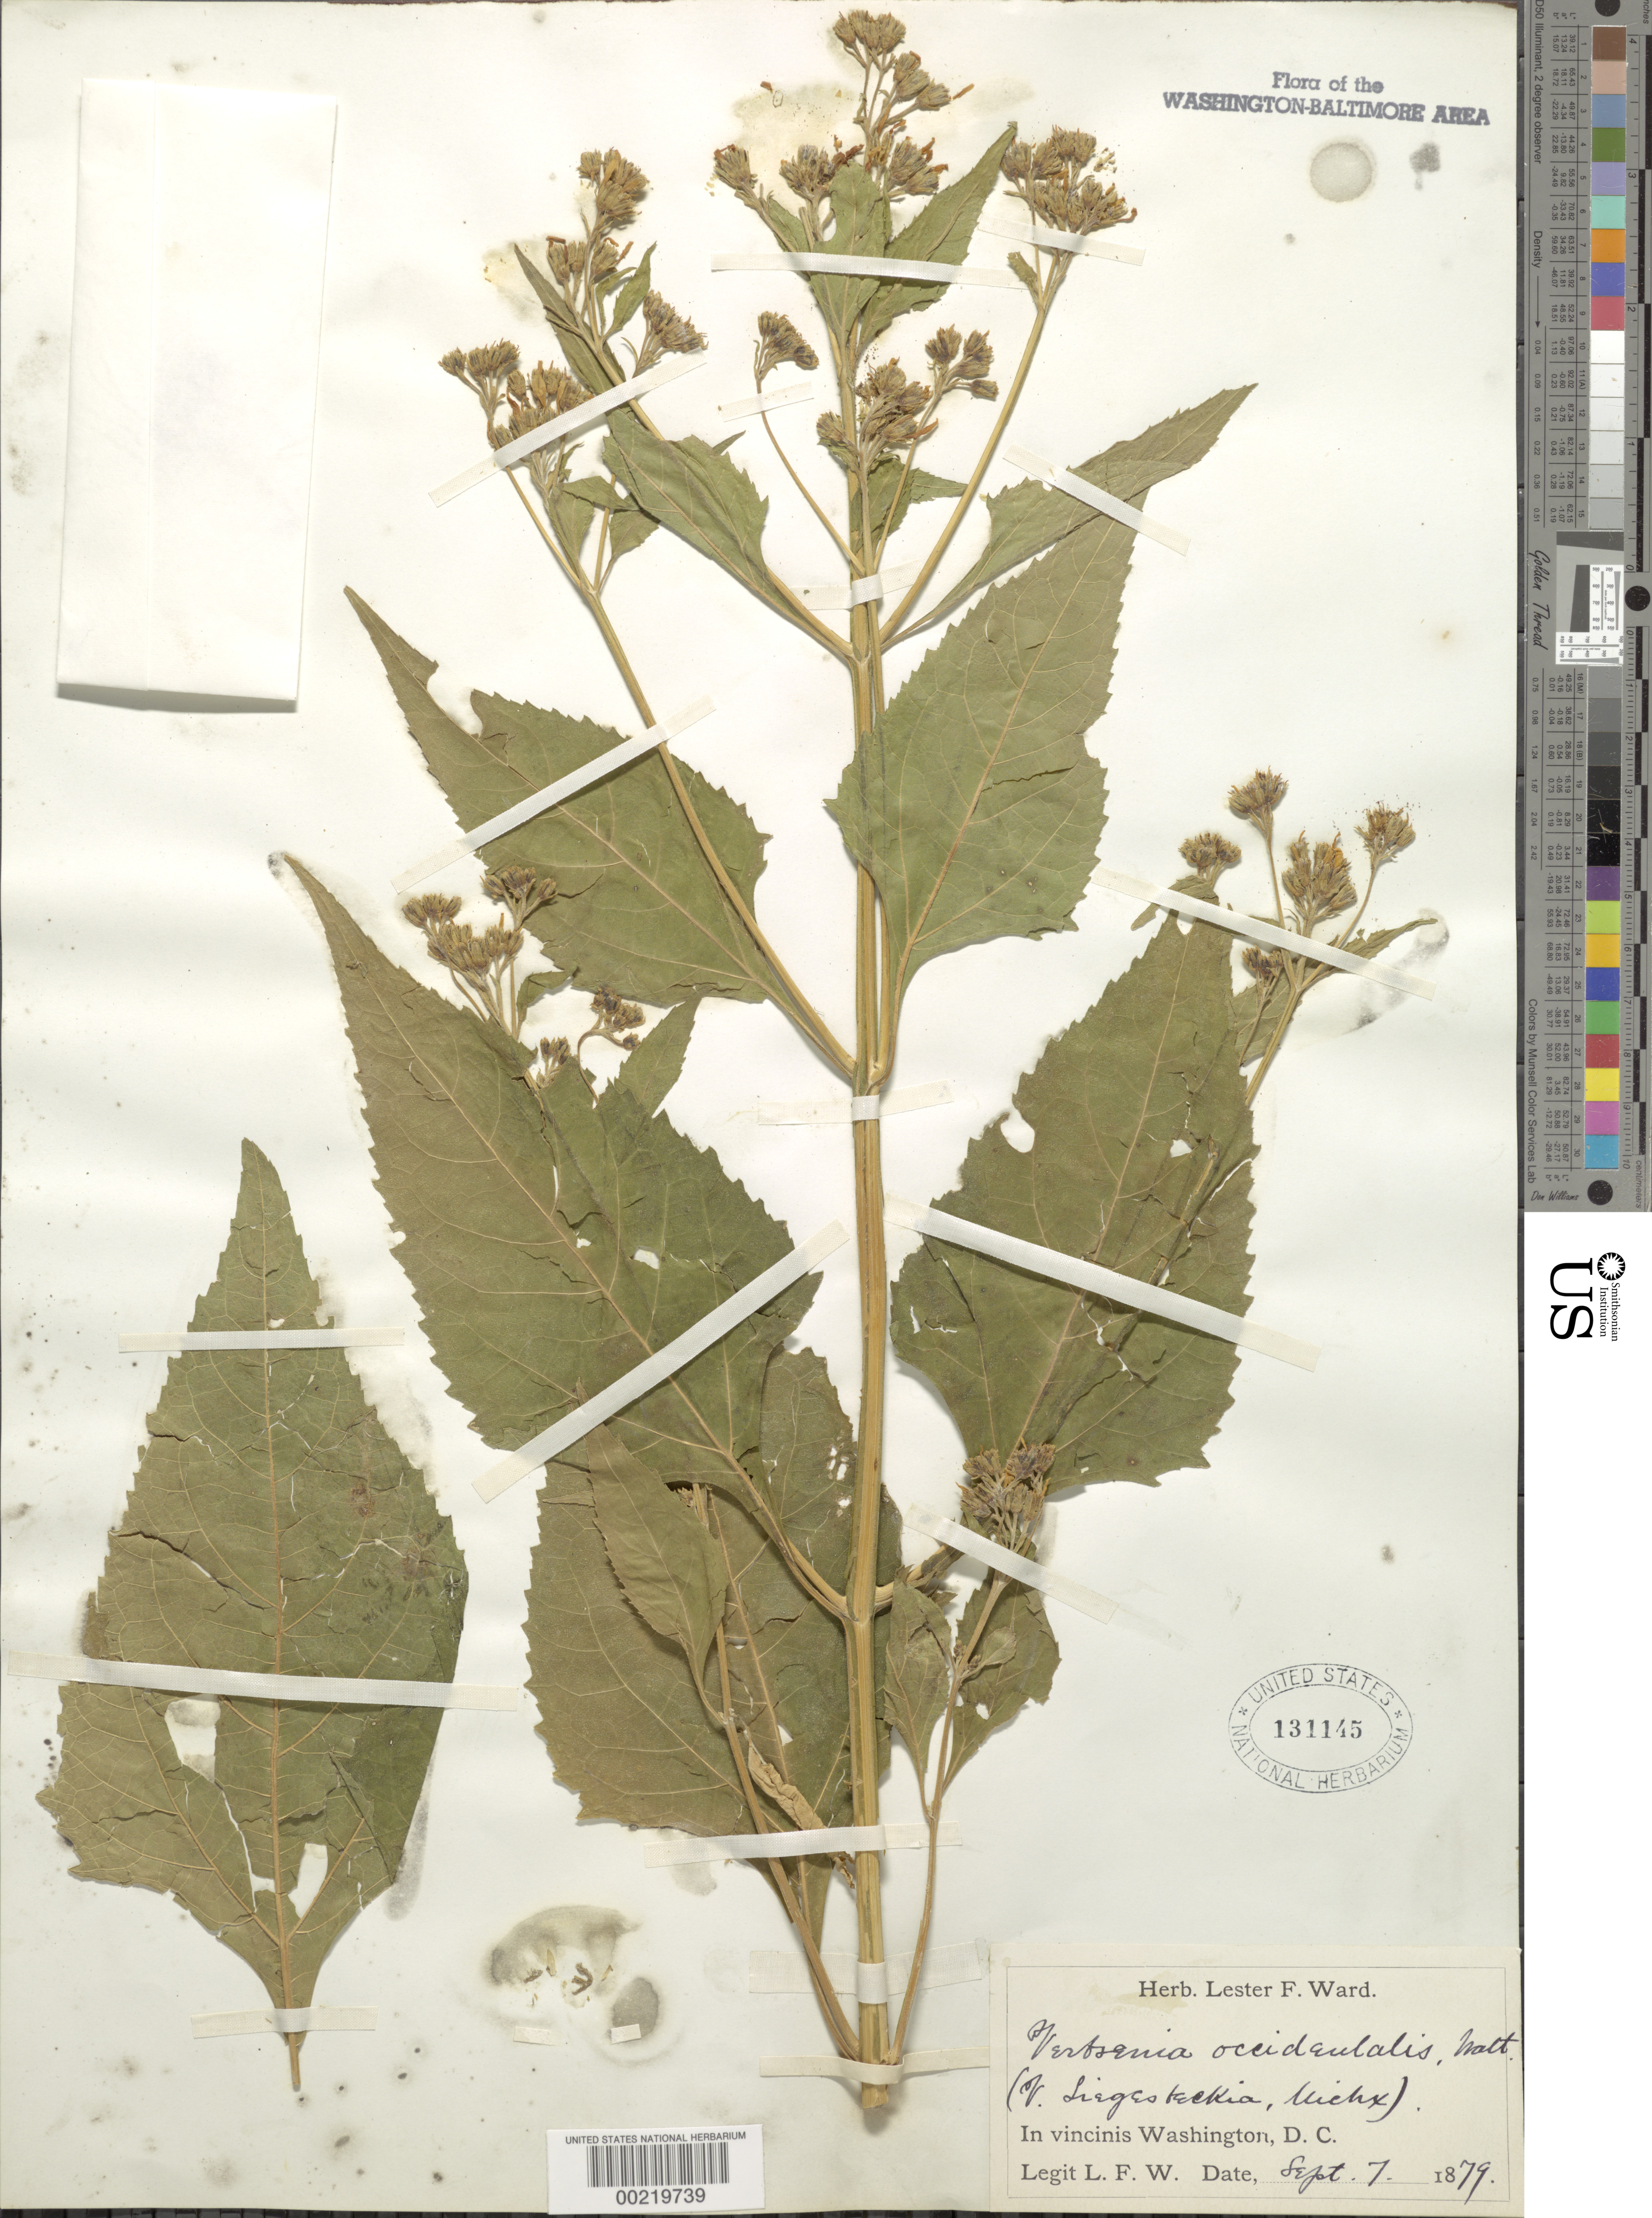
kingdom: Plantae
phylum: Tracheophyta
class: Magnoliopsida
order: Asterales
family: Asteraceae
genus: Verbesina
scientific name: Verbesina occidentalis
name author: (L.) Walter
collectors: L. F. Ward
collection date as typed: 07 Sep 1879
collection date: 1879-09-07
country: United States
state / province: District of Columbia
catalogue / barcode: US 131145